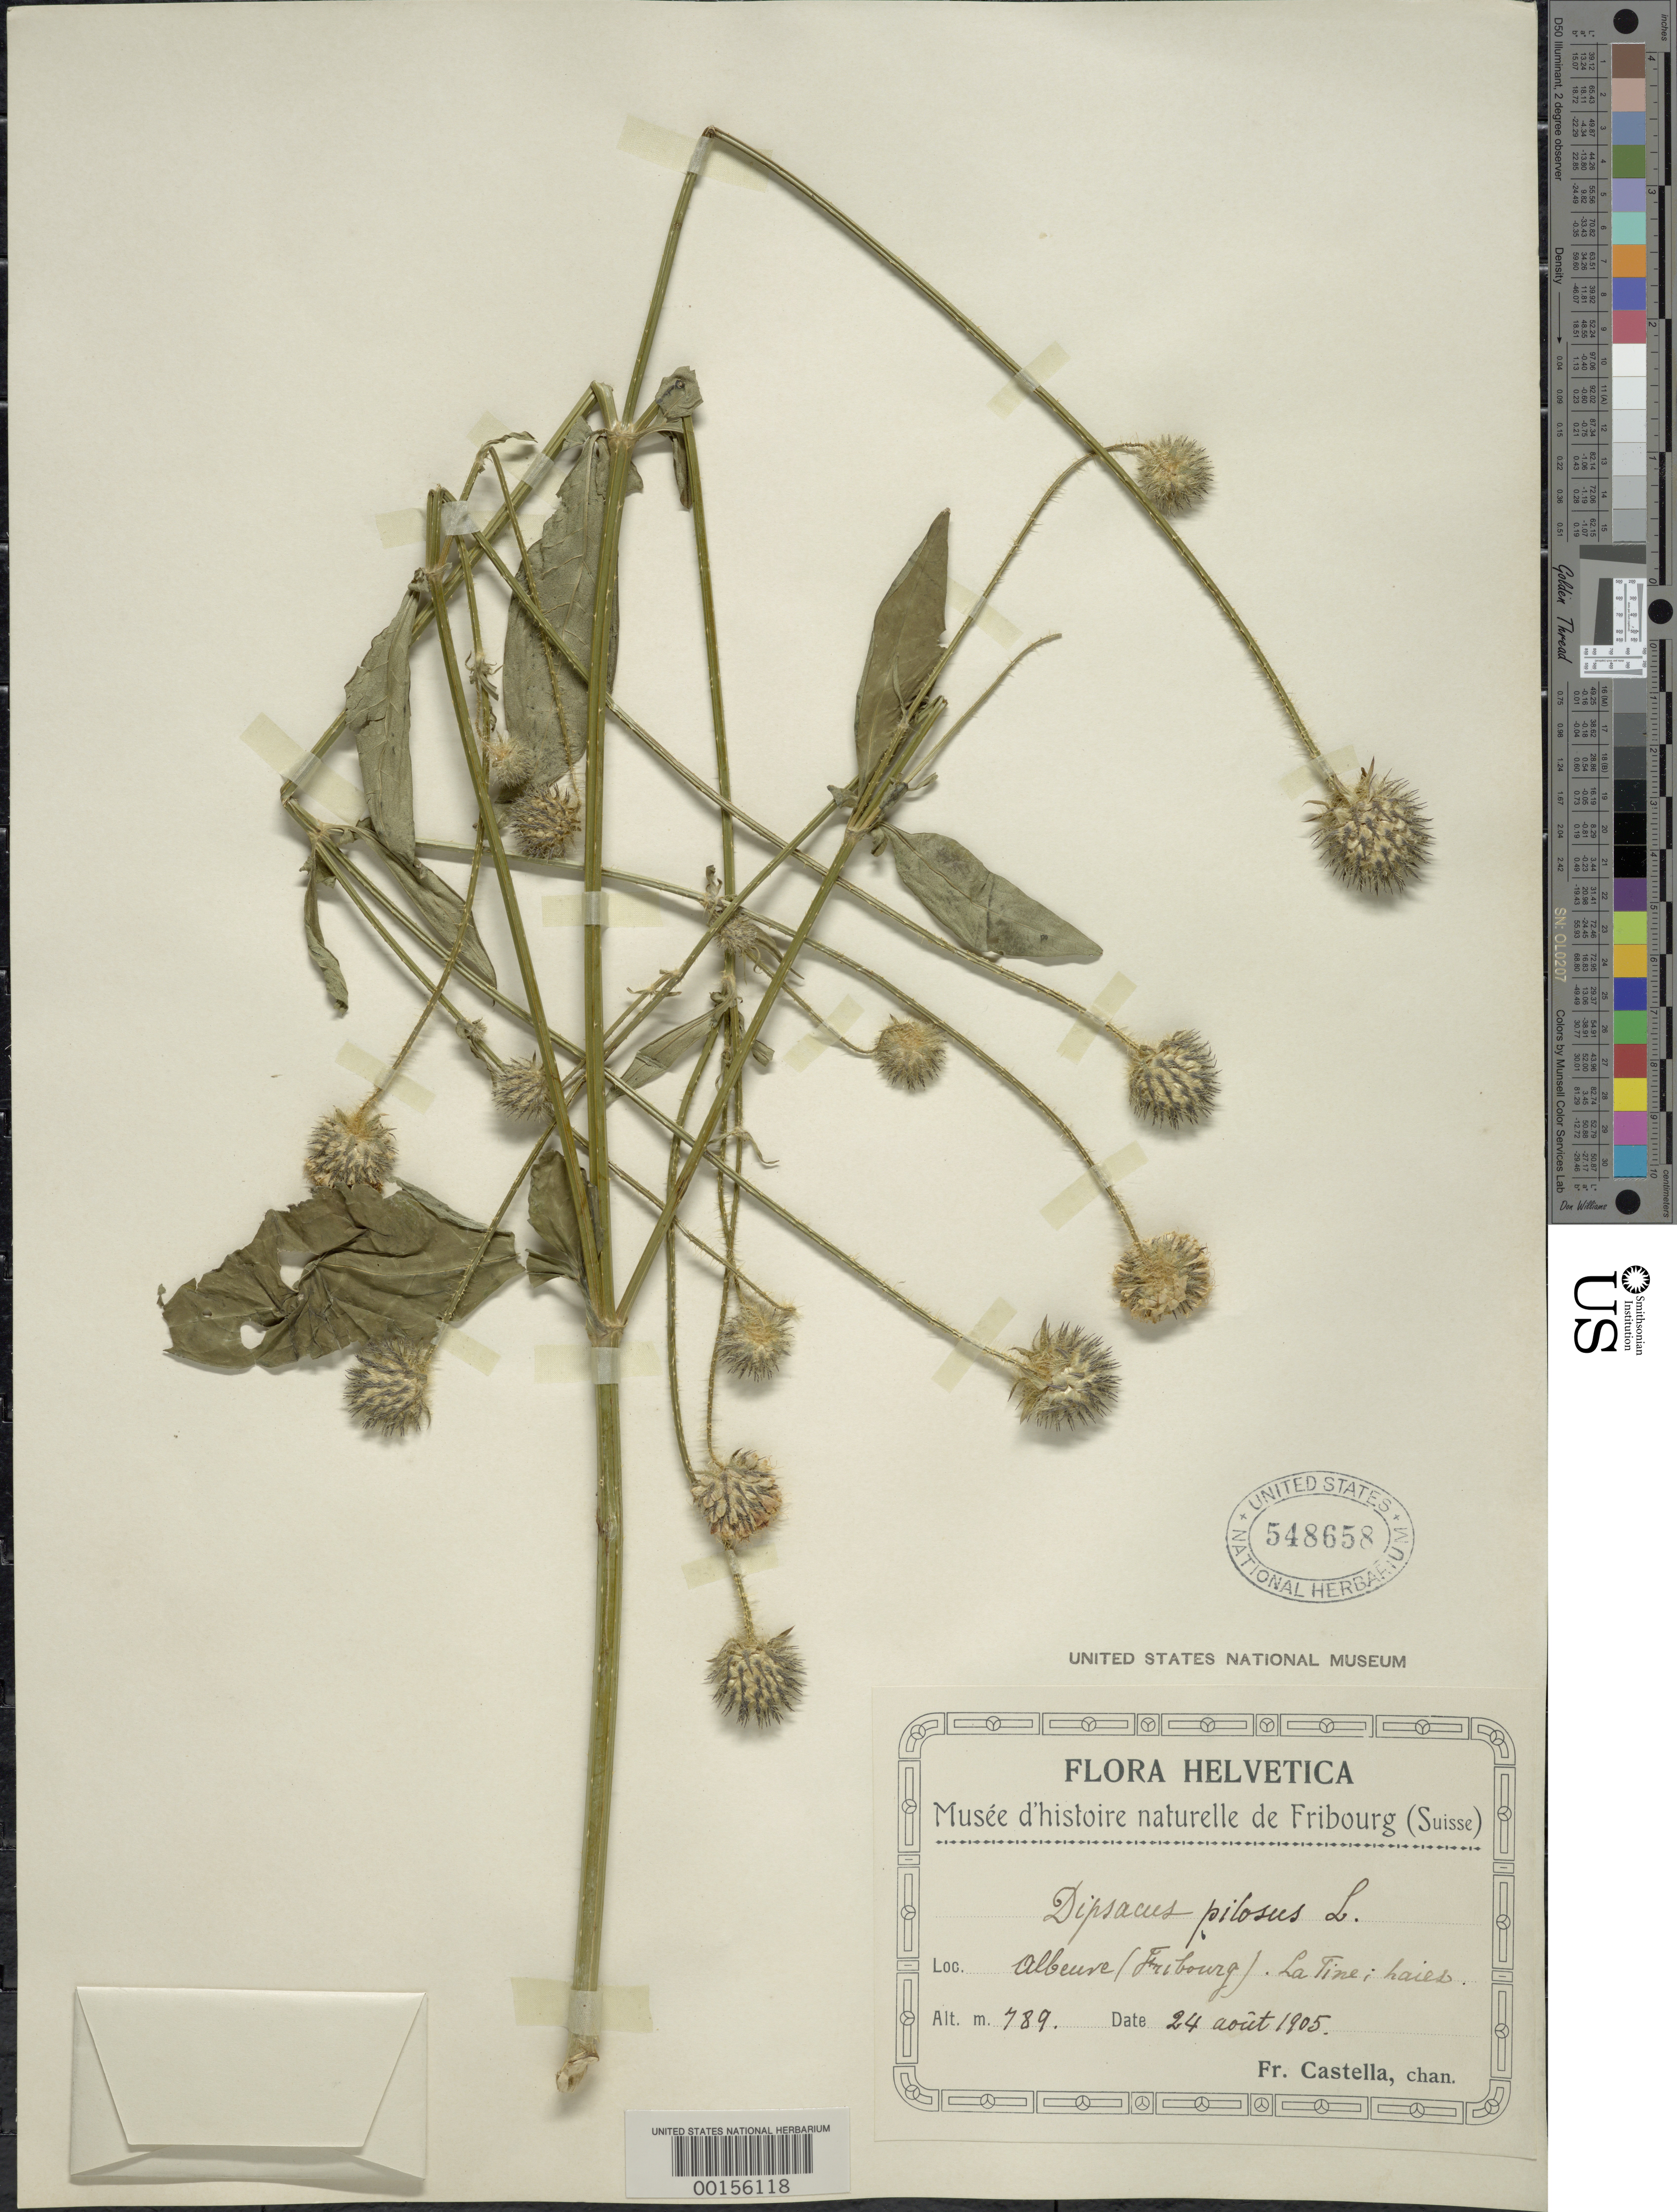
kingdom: Plantae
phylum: Tracheophyta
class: Magnoliopsida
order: Dipsacales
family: Caprifoliaceae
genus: Dipsacus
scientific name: Dipsacus pilosus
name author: L.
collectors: B. Castella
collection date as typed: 24 Aug 1905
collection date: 1905-08-24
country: Switzerland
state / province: Fribourg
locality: Fribourg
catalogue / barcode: US 548658